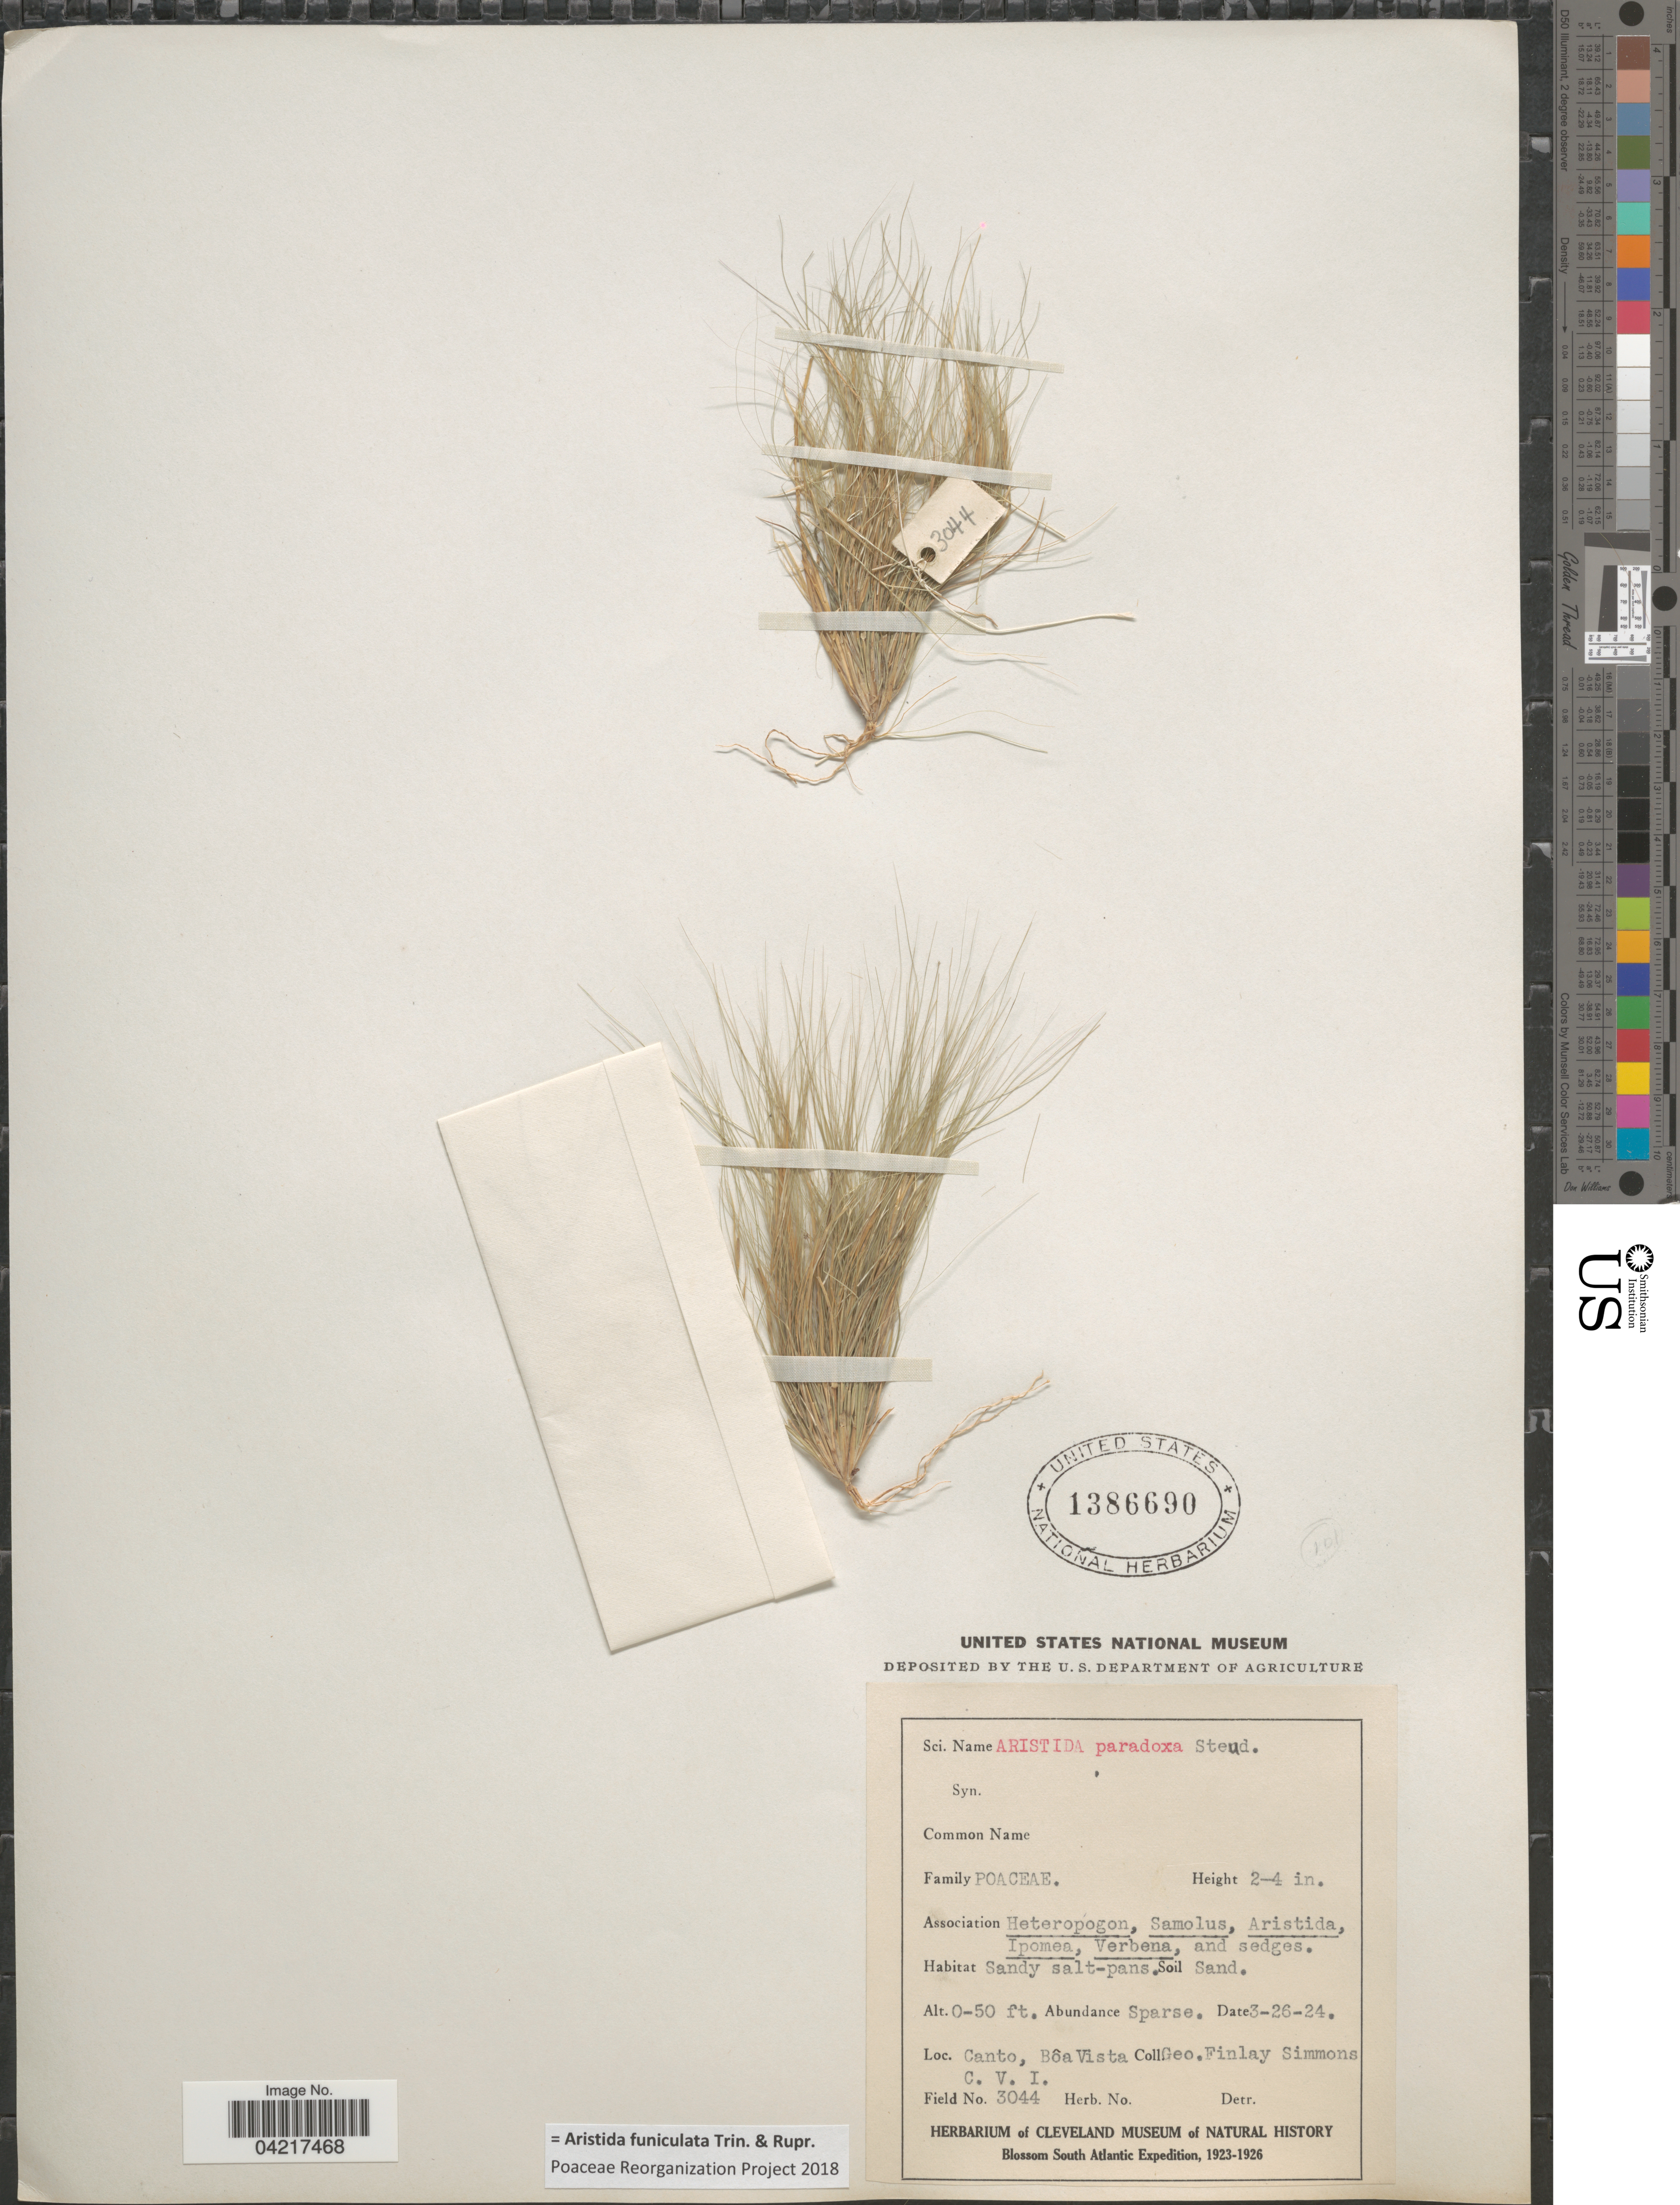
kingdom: Plantae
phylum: Tracheophyta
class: Liliopsida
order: Poales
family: Poaceae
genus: Aristida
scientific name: Aristida funiculata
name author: Trin. & Rupr.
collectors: G. Simmons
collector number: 3044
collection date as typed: Transcribed d/m/y: 26/3/24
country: Cape Verde Islands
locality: Canto, Bôa Vista.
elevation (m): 0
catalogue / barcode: US 1386690